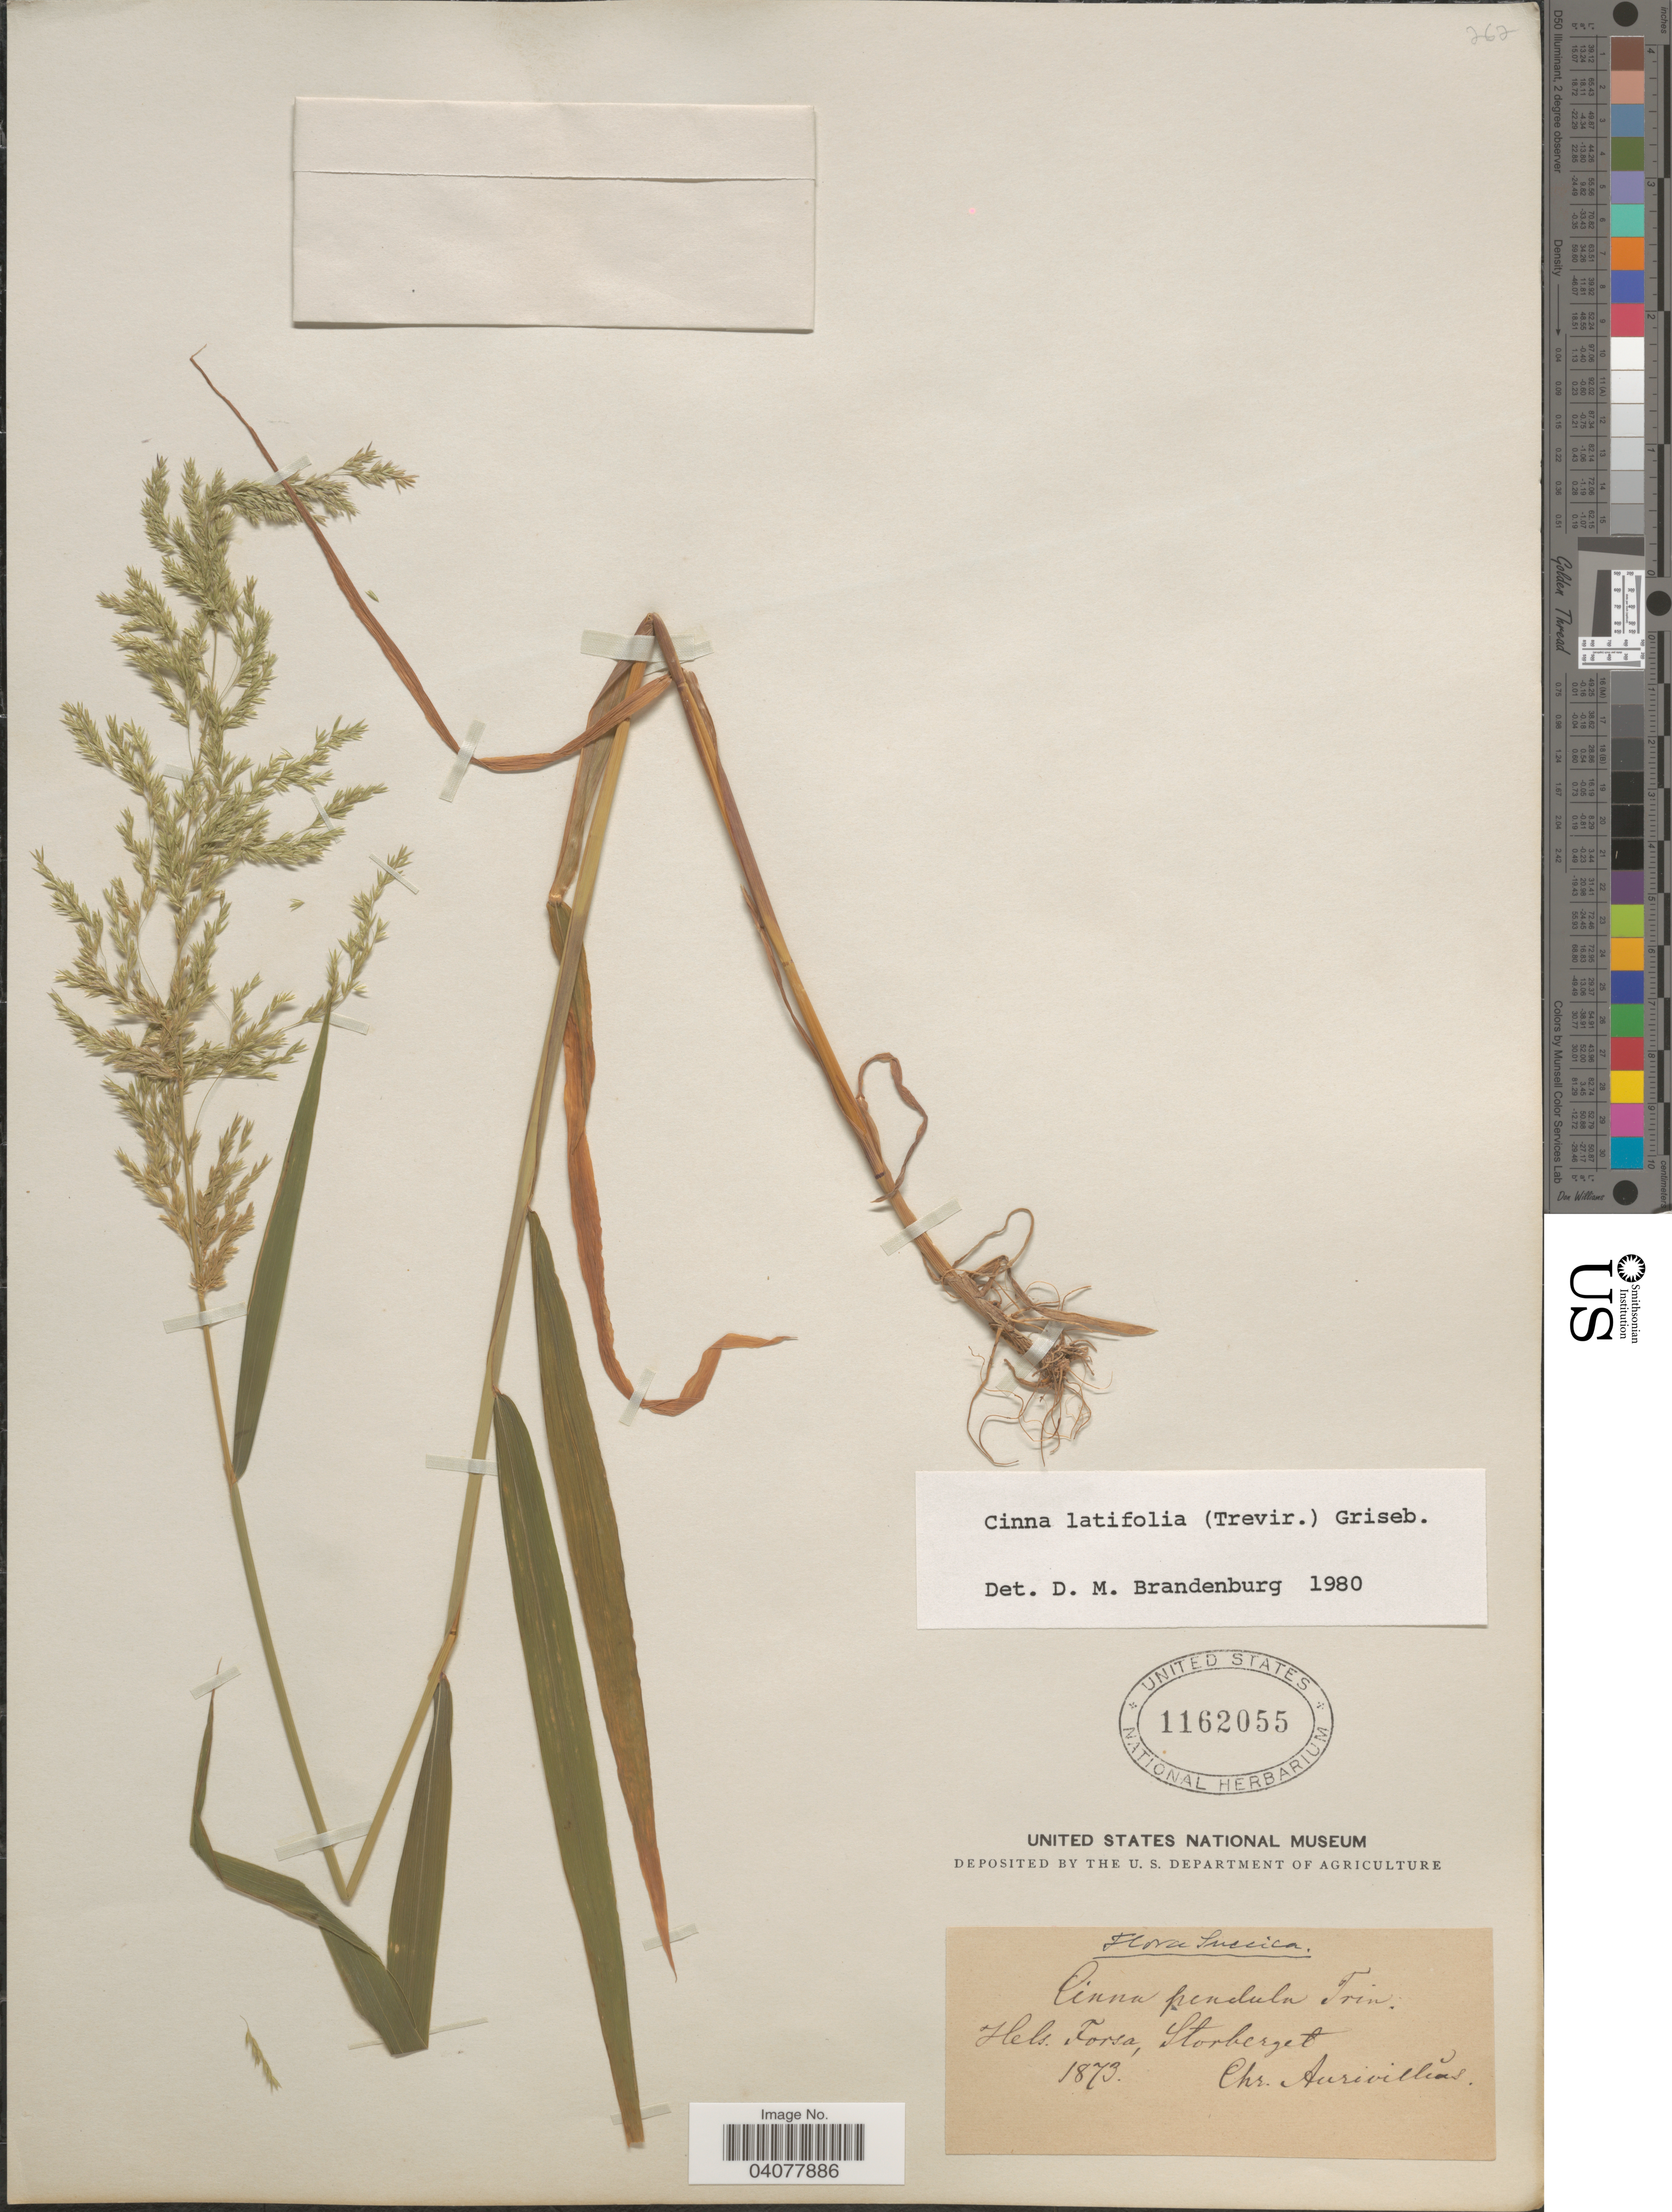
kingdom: Plantae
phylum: Tracheophyta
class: Liliopsida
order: Poales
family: Poaceae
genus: Cinna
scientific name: Cinna latifolia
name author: (Trevir. ex Goeppert) Griseb.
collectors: C. Aurivillius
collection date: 1873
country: Sweden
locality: Suecica. Hels. Forse Storberget.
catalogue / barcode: US 1162055